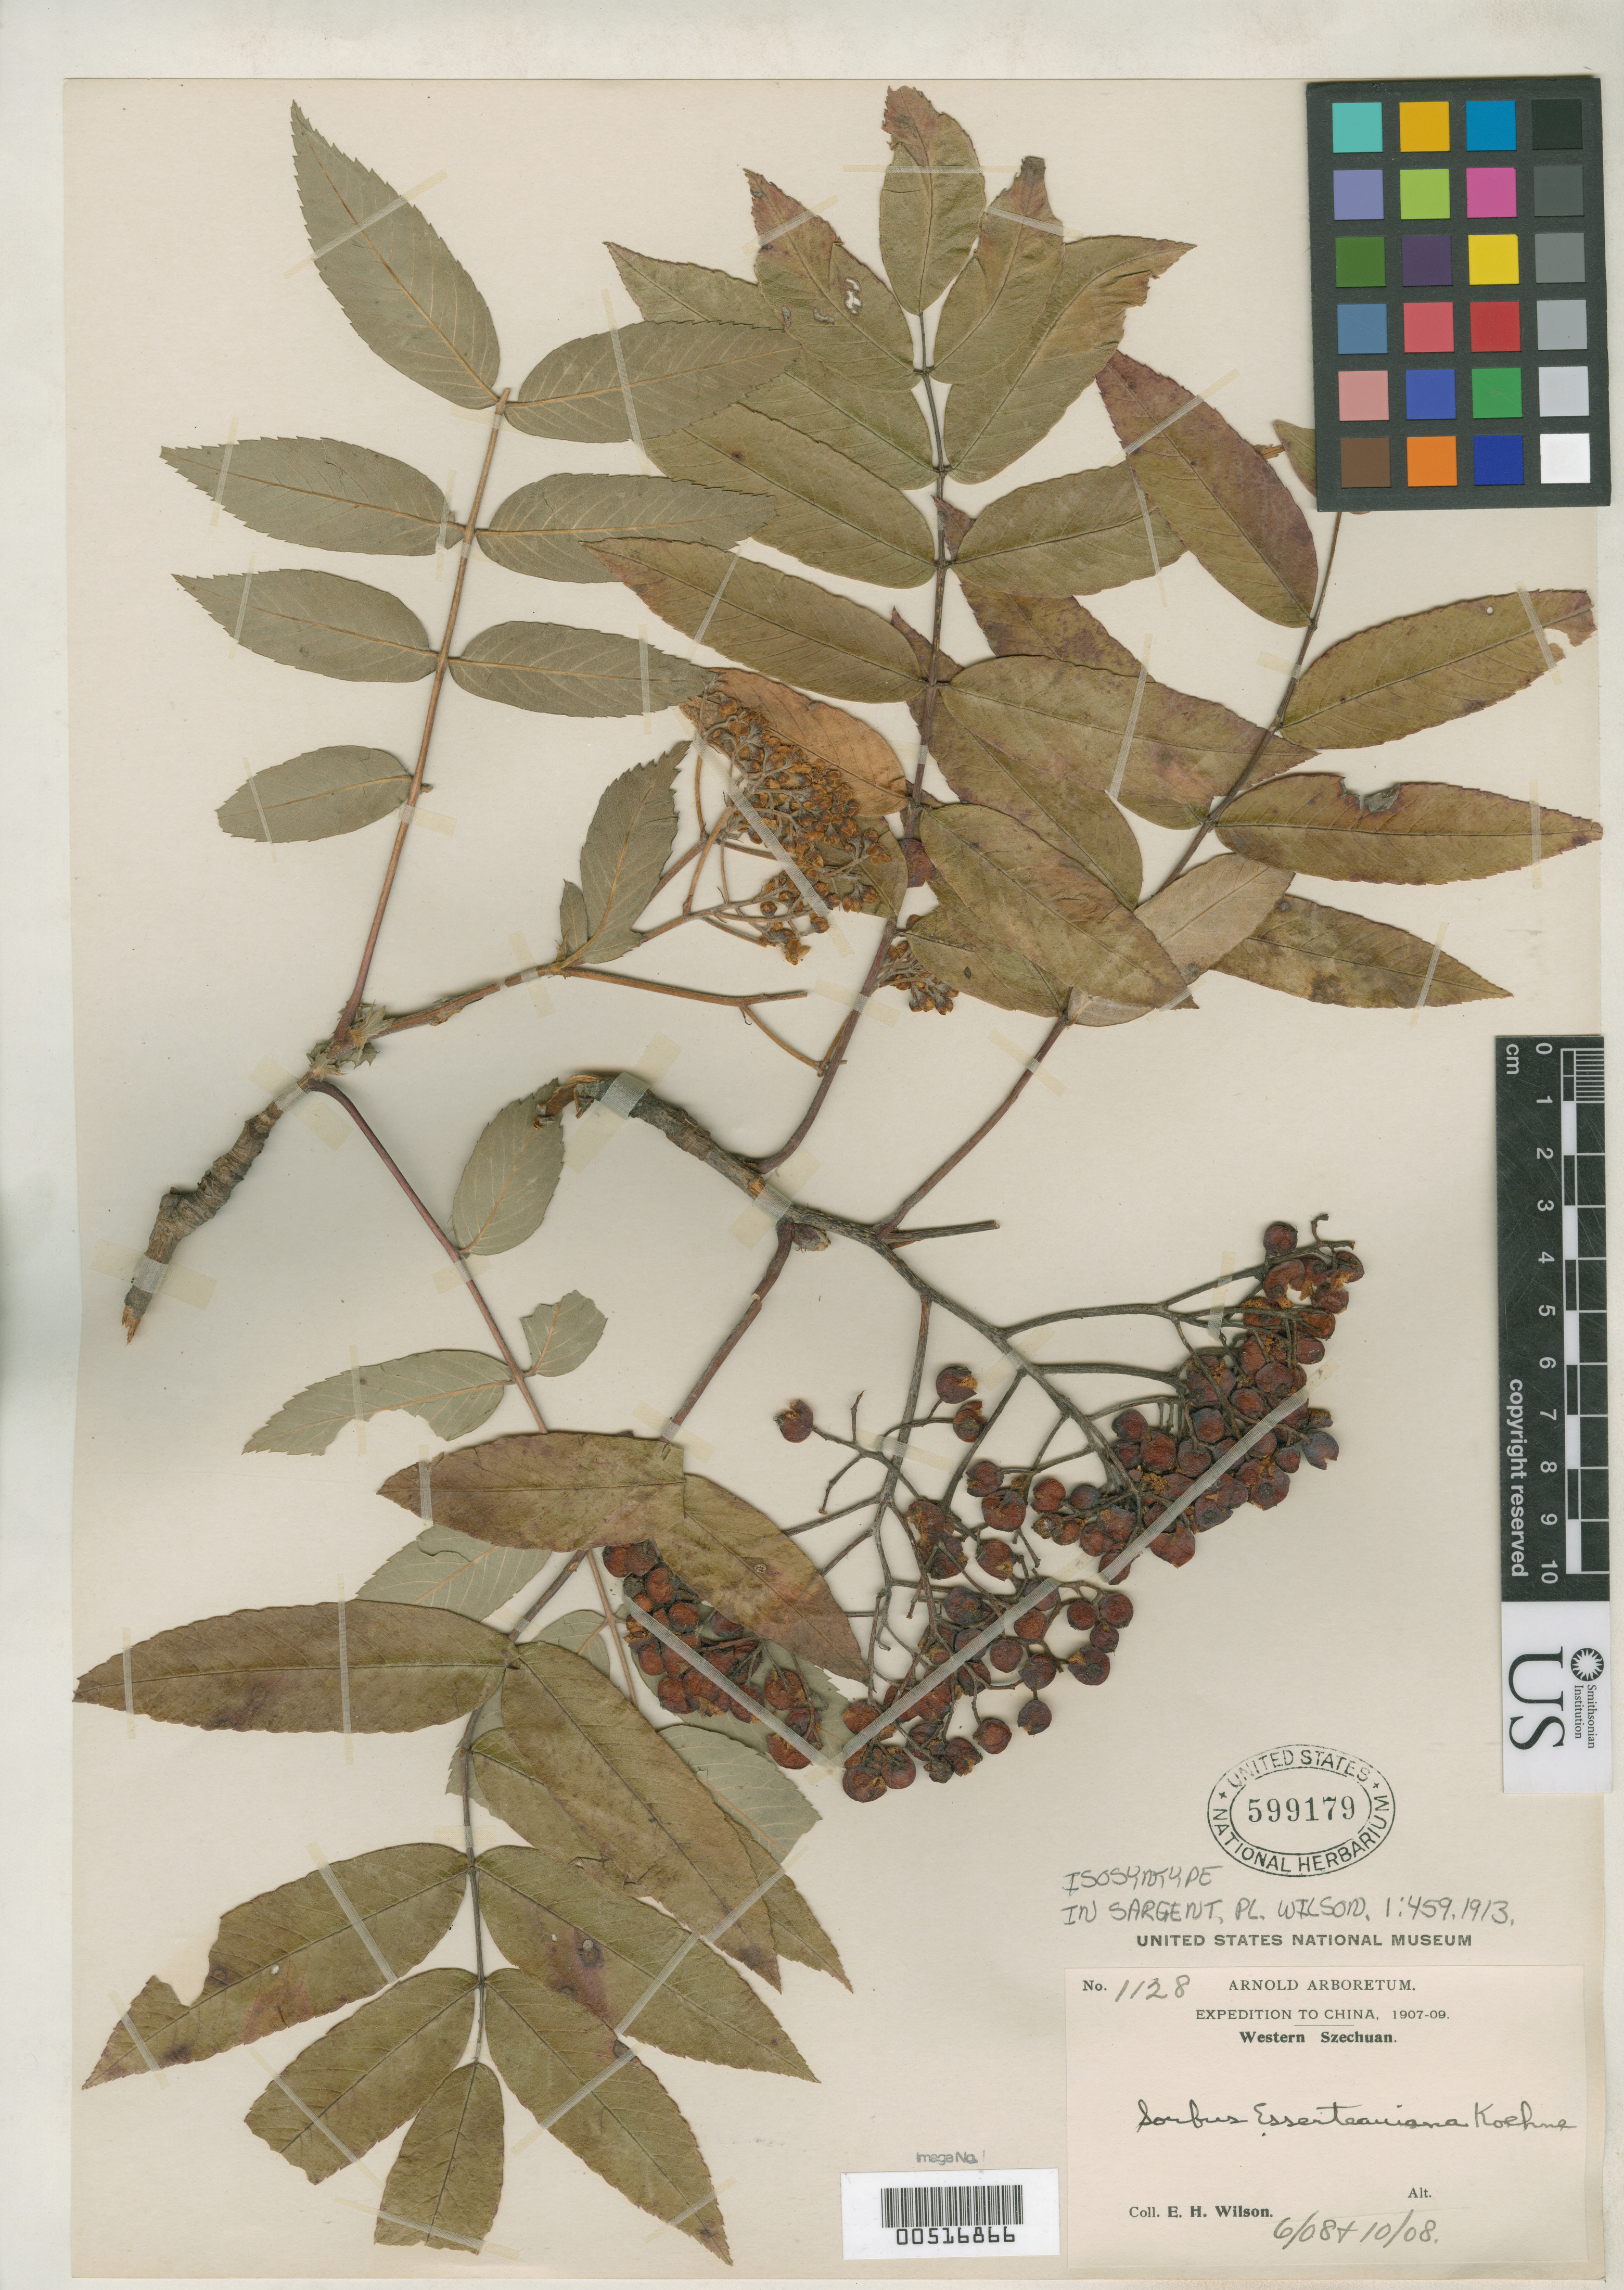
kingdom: Plantae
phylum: Tracheophyta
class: Magnoliopsida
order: Rosales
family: Rosaceae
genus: Sorbus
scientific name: Sorbus esserteaniana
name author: Koehne in Sarg.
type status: Isosyntype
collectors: E. H. Wilson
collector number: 1128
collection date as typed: Jun 1908 to -- Oct 1908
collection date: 1908-06/1908-10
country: China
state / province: Sichuan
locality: Western Szechuan.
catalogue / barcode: US 599179